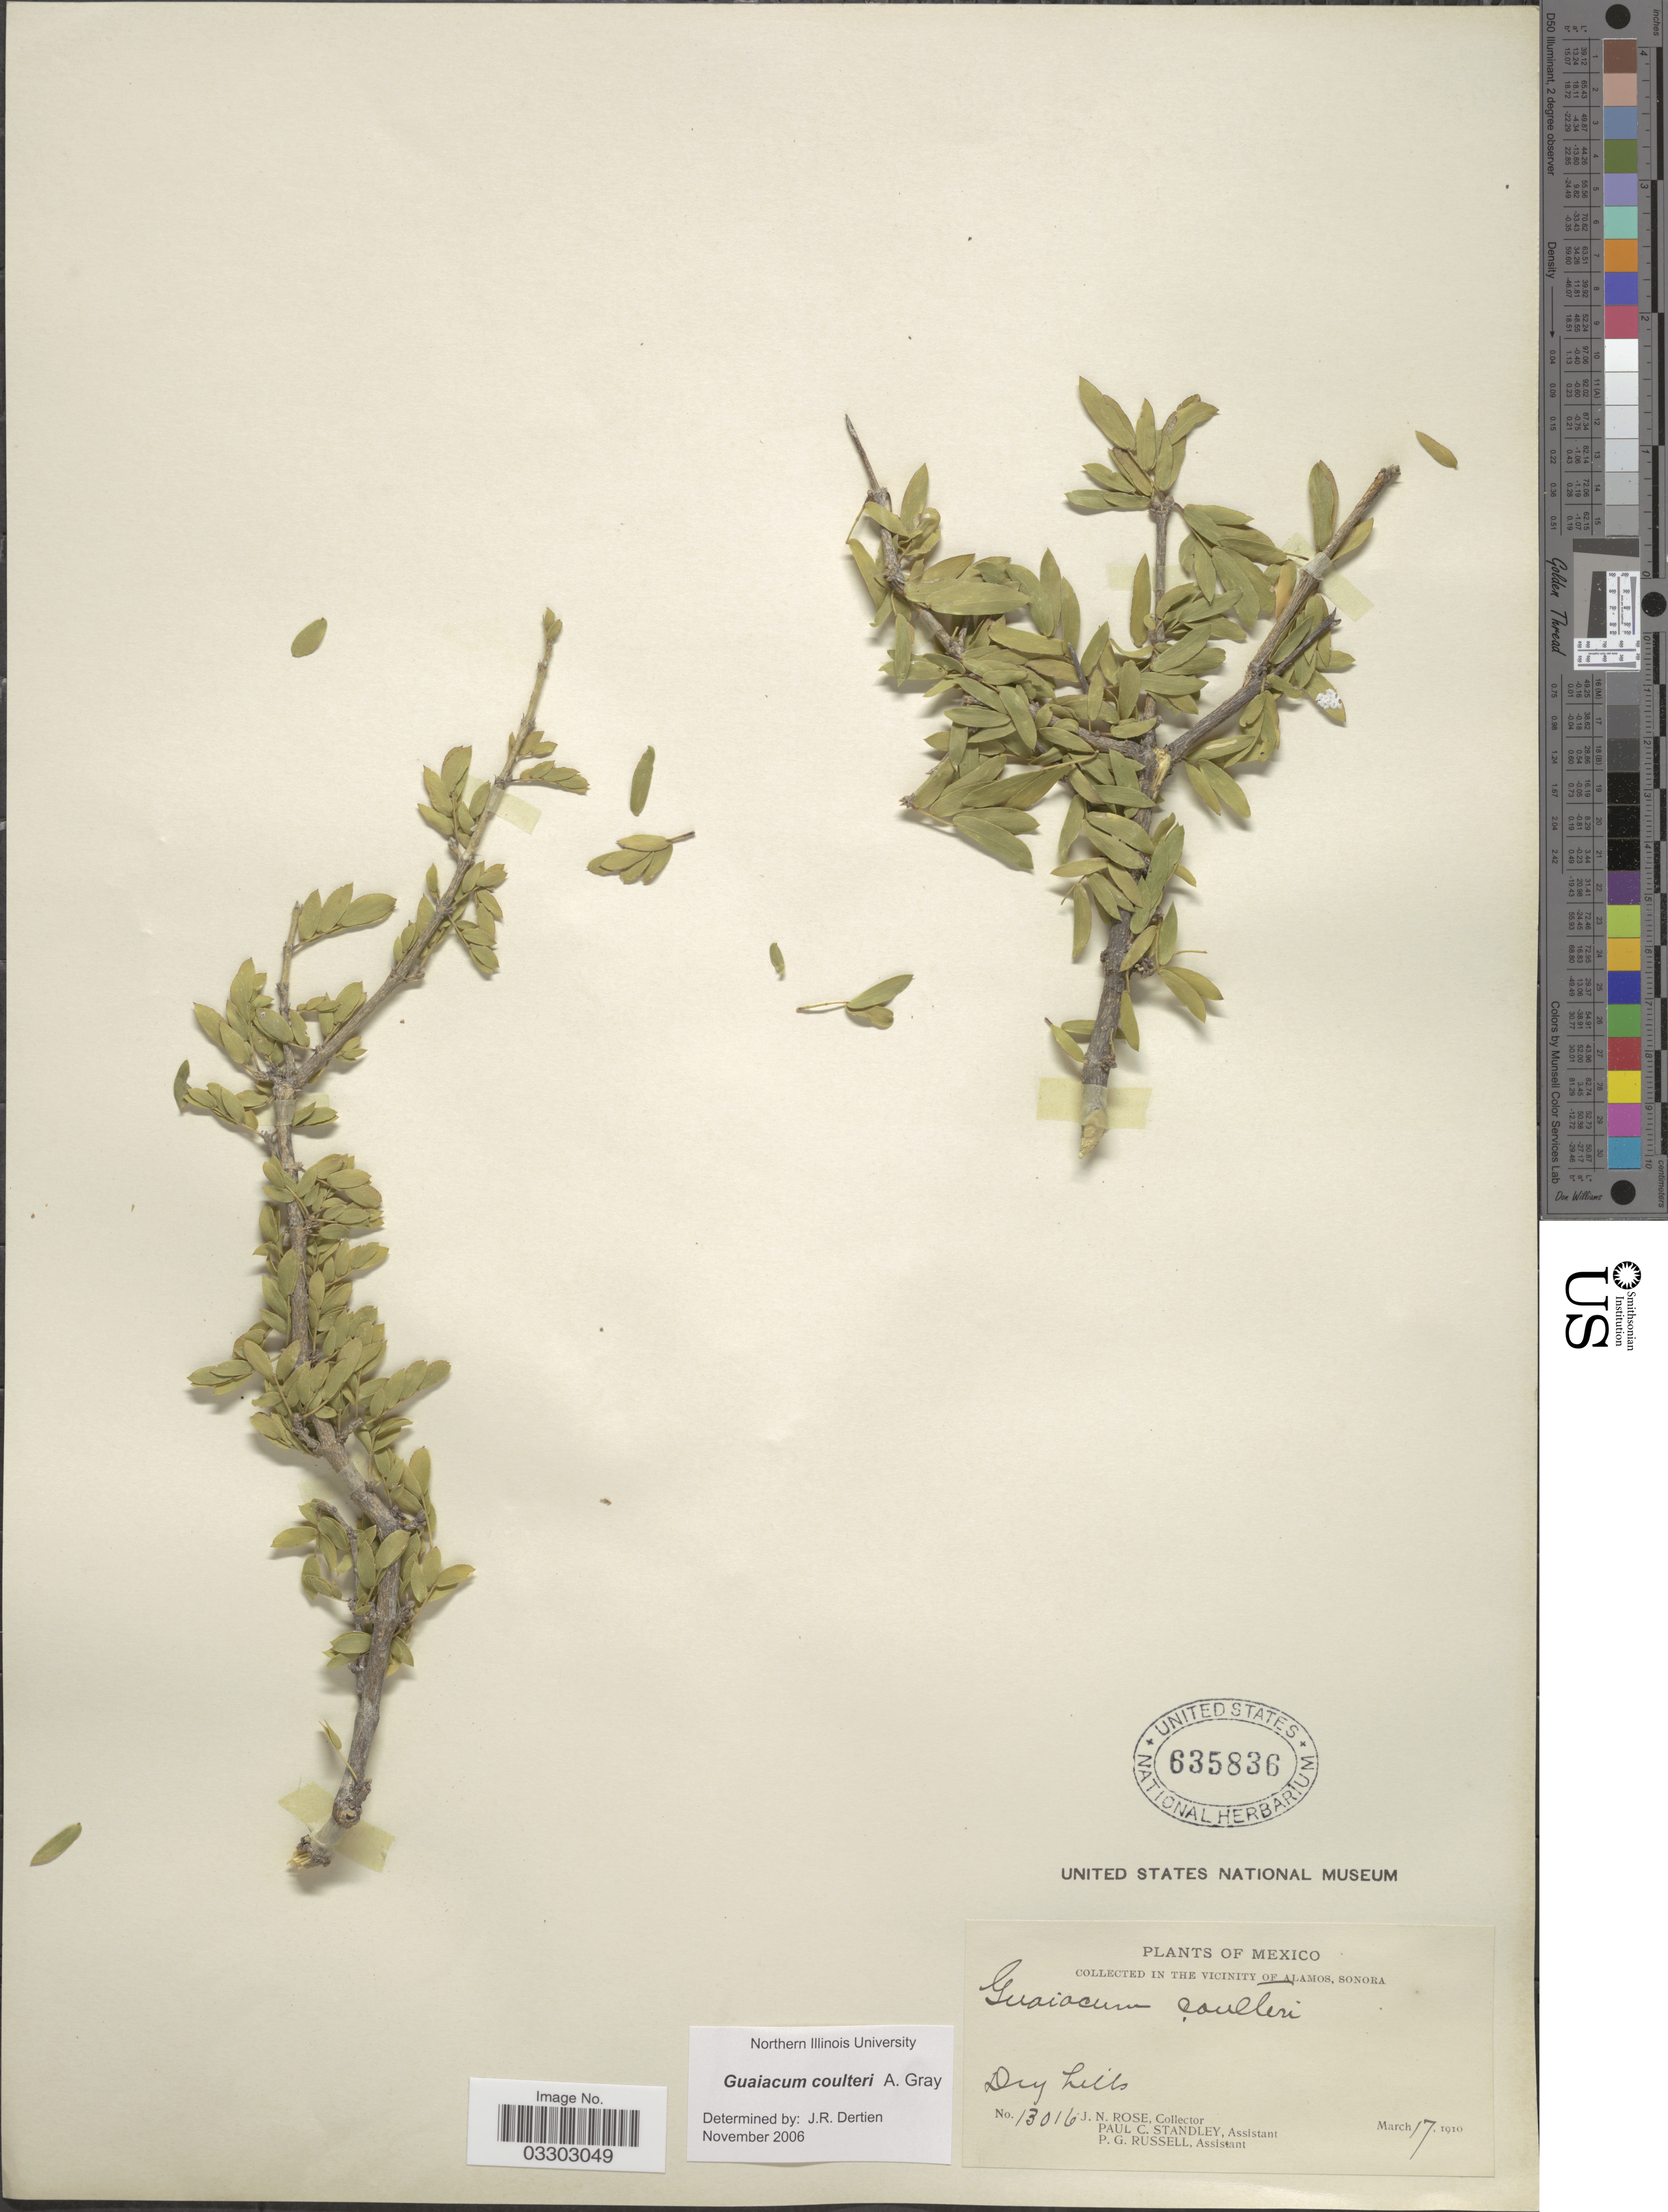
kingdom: Plantae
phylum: Tracheophyta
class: Magnoliopsida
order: Zygophyllales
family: Zygophyllaceae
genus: Guaiacum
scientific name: Guaiacum coulteri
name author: A. Gray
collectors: J. N. Rose, P. C. Standley & P. G. Russell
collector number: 13016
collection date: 1910-03-17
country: Mexico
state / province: Sonora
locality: In the vicinity of Alamos.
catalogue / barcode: US 635836